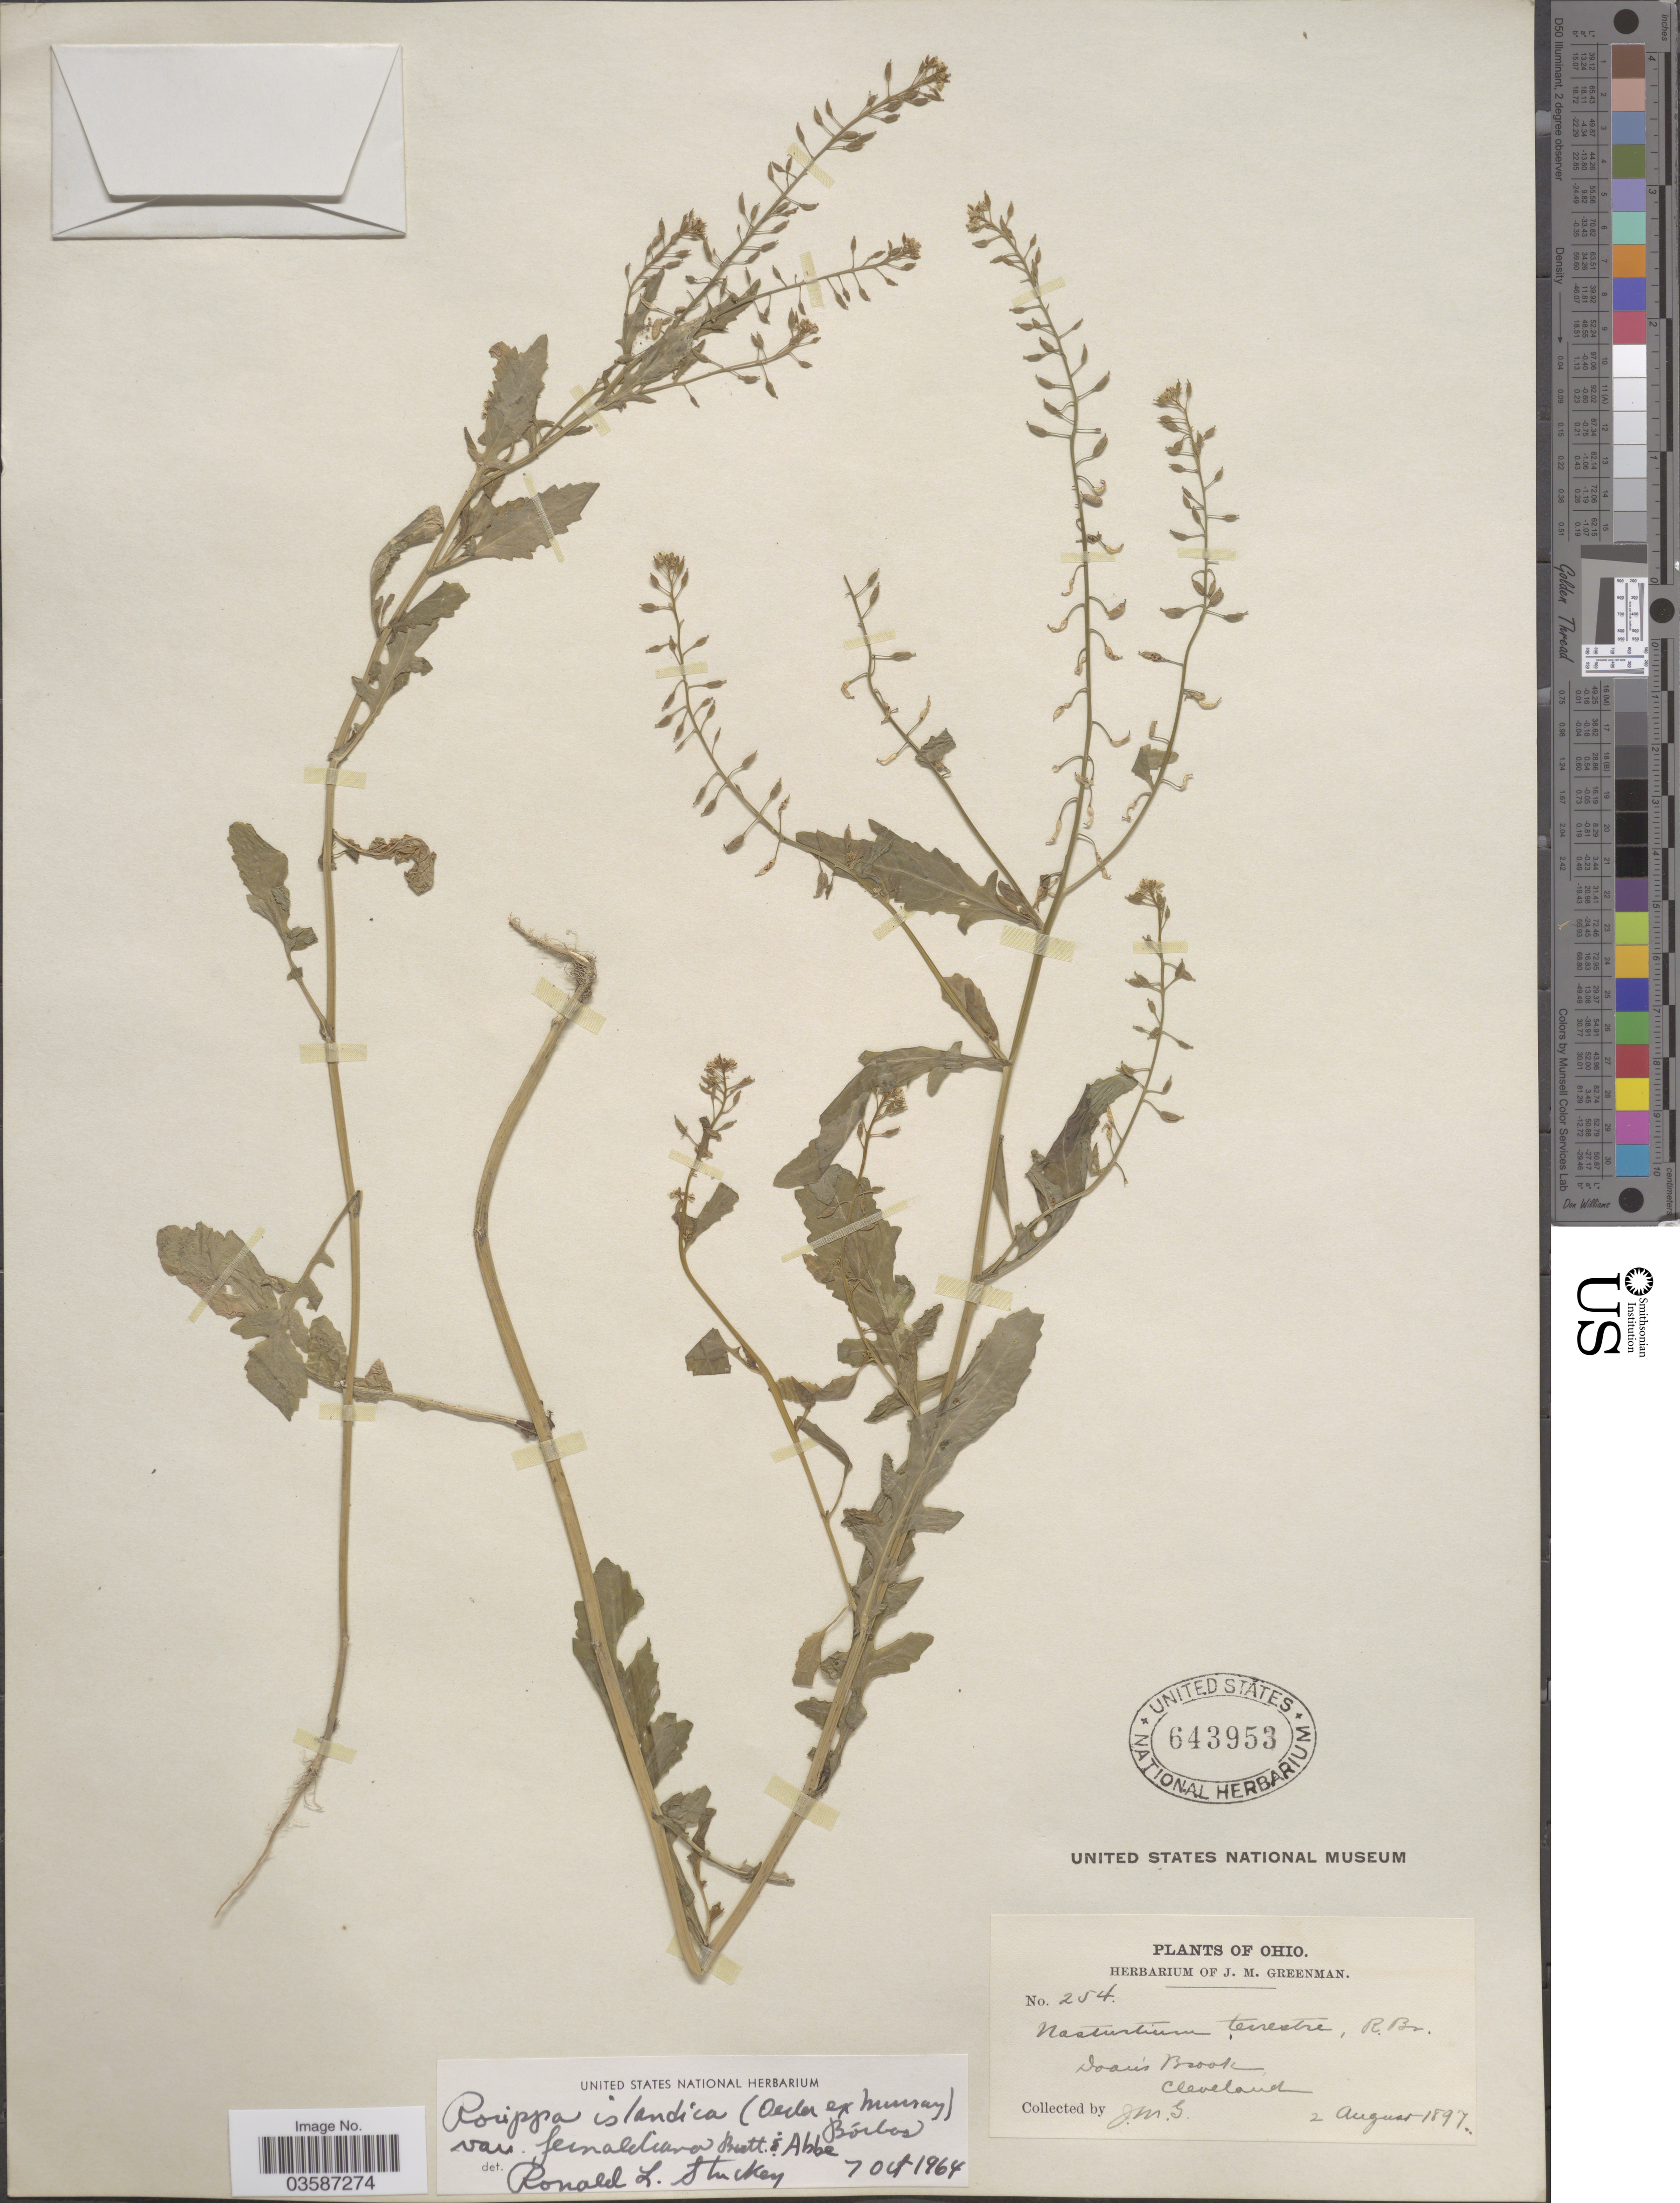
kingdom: Plantae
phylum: Tracheophyta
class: Magnoliopsida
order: Brassicales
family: Brassicaceae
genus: Rorippa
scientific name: Rorippa islandica var. fernaldiana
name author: Butters & Abbe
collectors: J. M. Greenman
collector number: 254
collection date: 1897-08-02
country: United States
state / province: Ohio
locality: Doan's Brook, Cleveland.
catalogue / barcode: US 643953